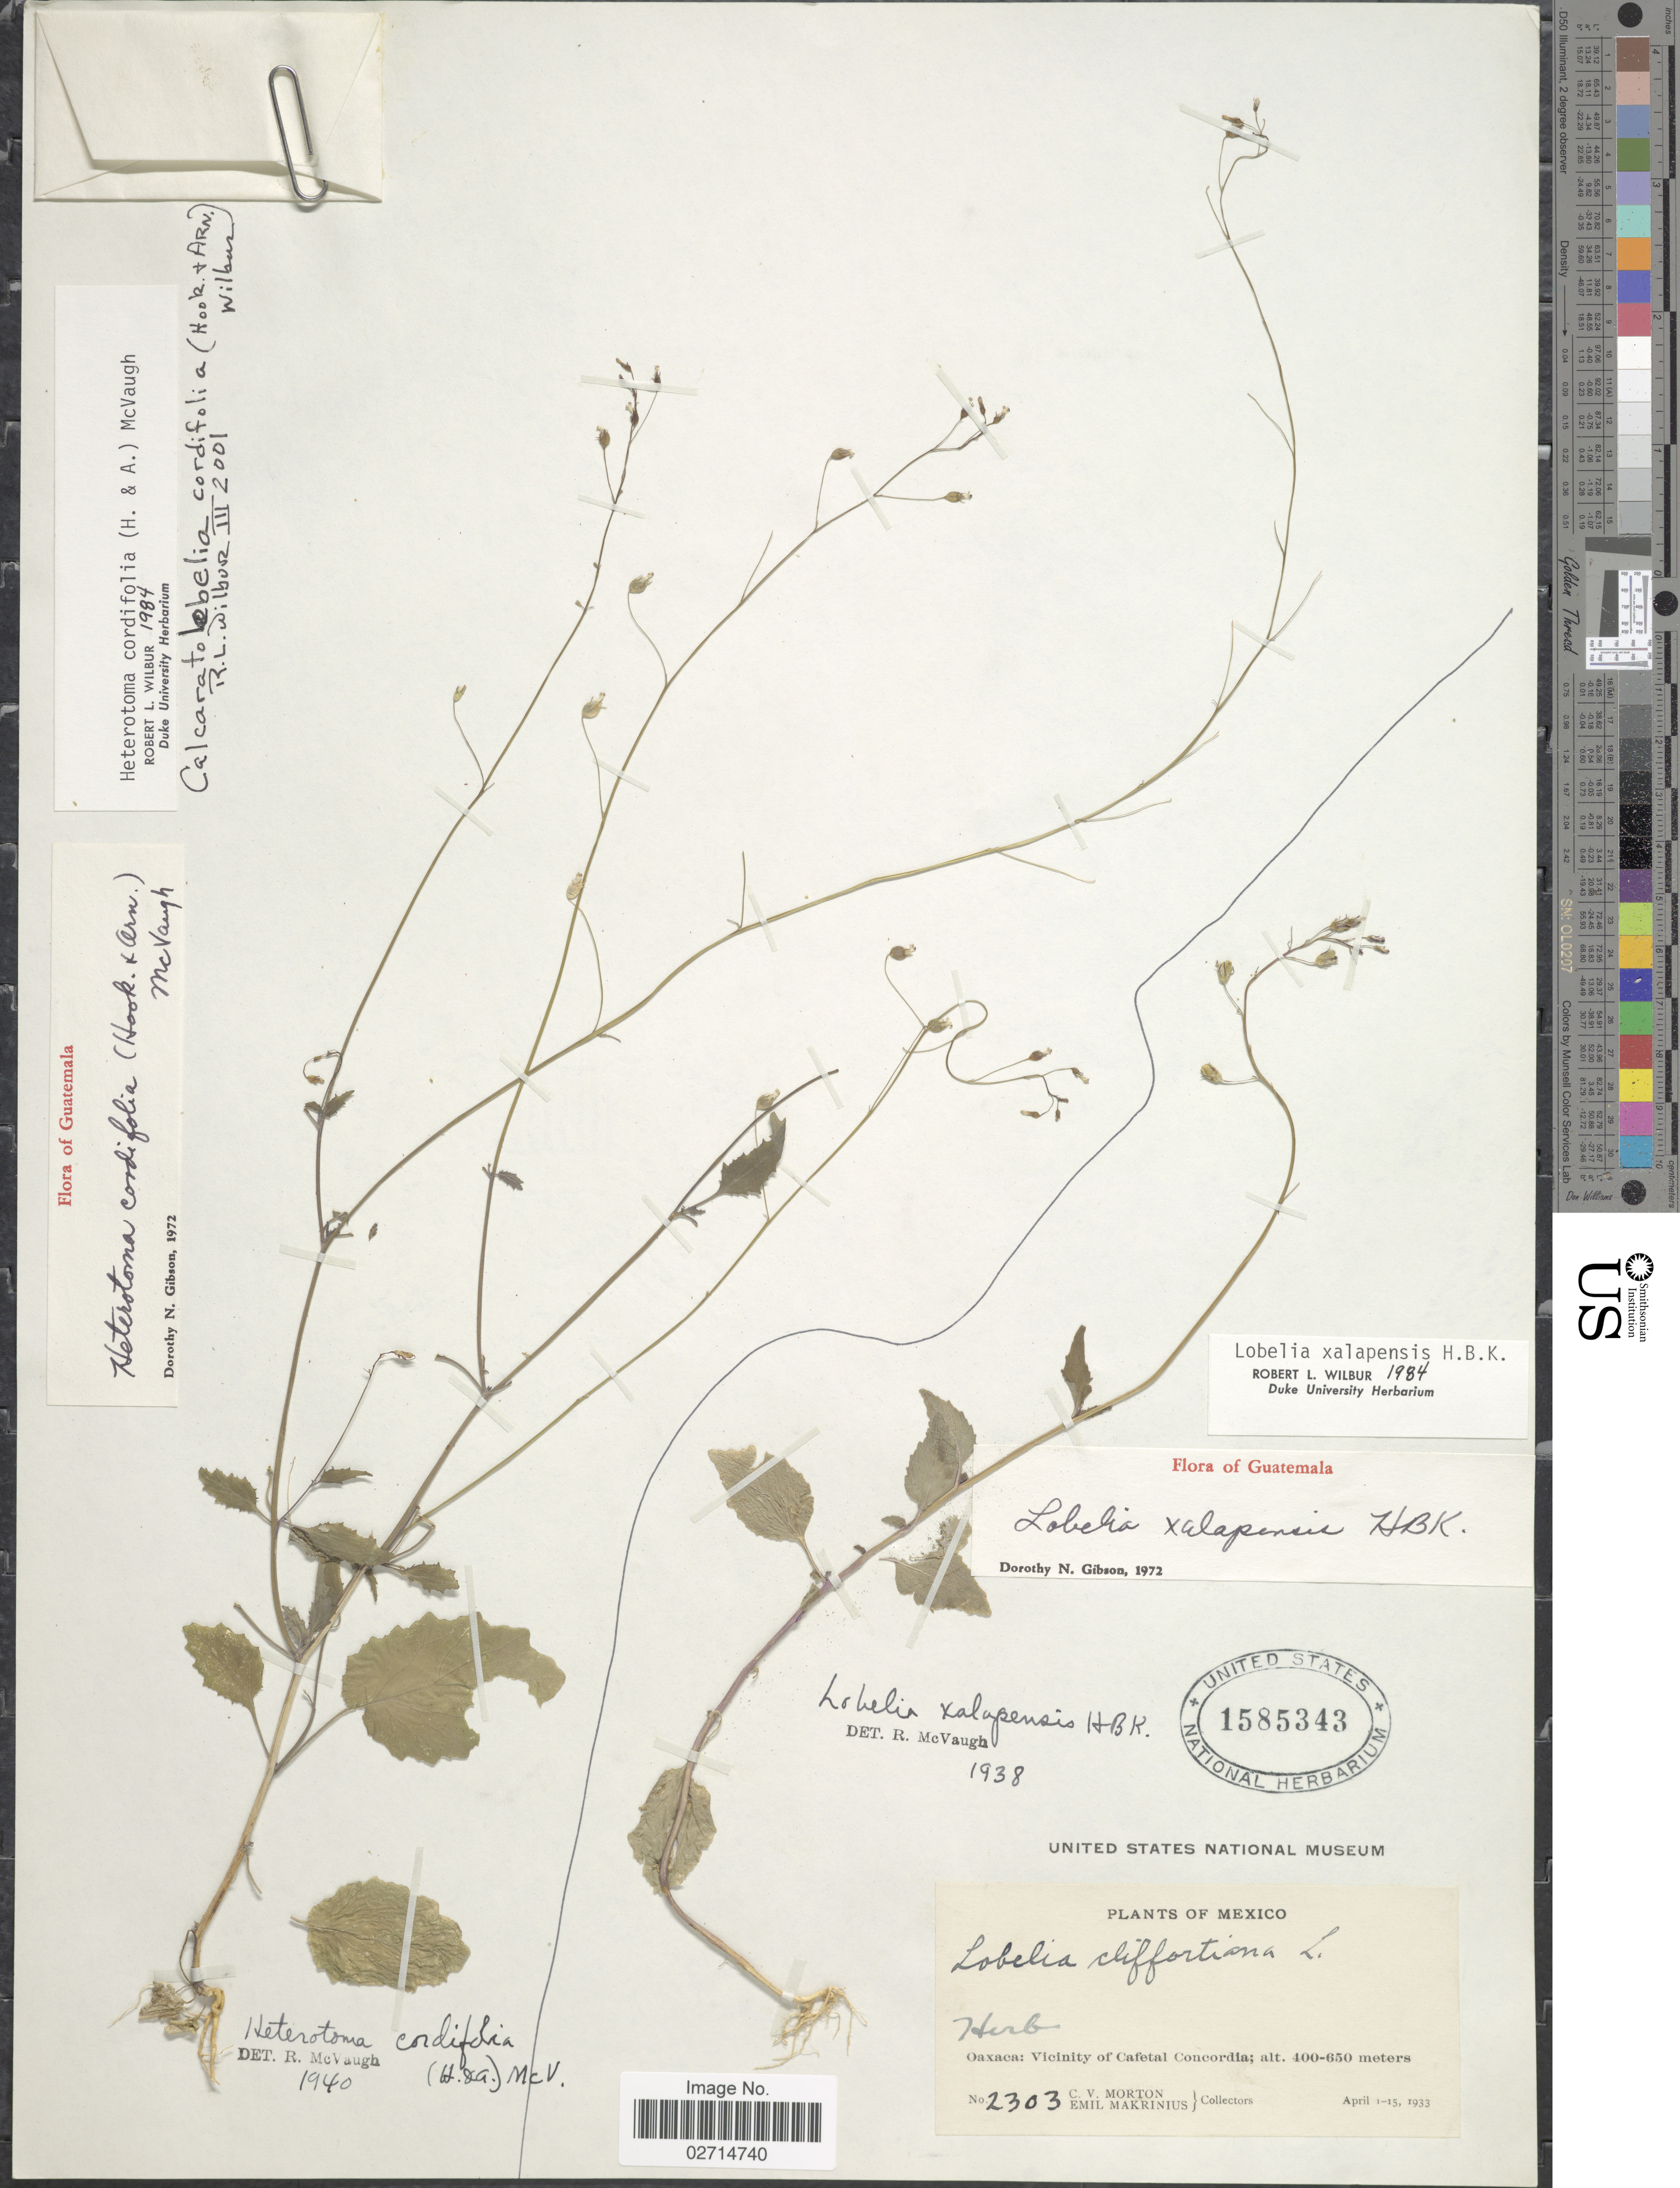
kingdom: Plantae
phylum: Tracheophyta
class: Magnoliopsida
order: Asterales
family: Campanulaceae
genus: Lobelia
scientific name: Lobelia cordifolia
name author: Hook. & Arn.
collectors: C. V. Morton & E. Makrinius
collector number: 2303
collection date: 1933-04-01/1933-04-15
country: Mexico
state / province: Oaxaca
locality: Vicinity of Cafetal Concordia.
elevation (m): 400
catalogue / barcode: US 1585343